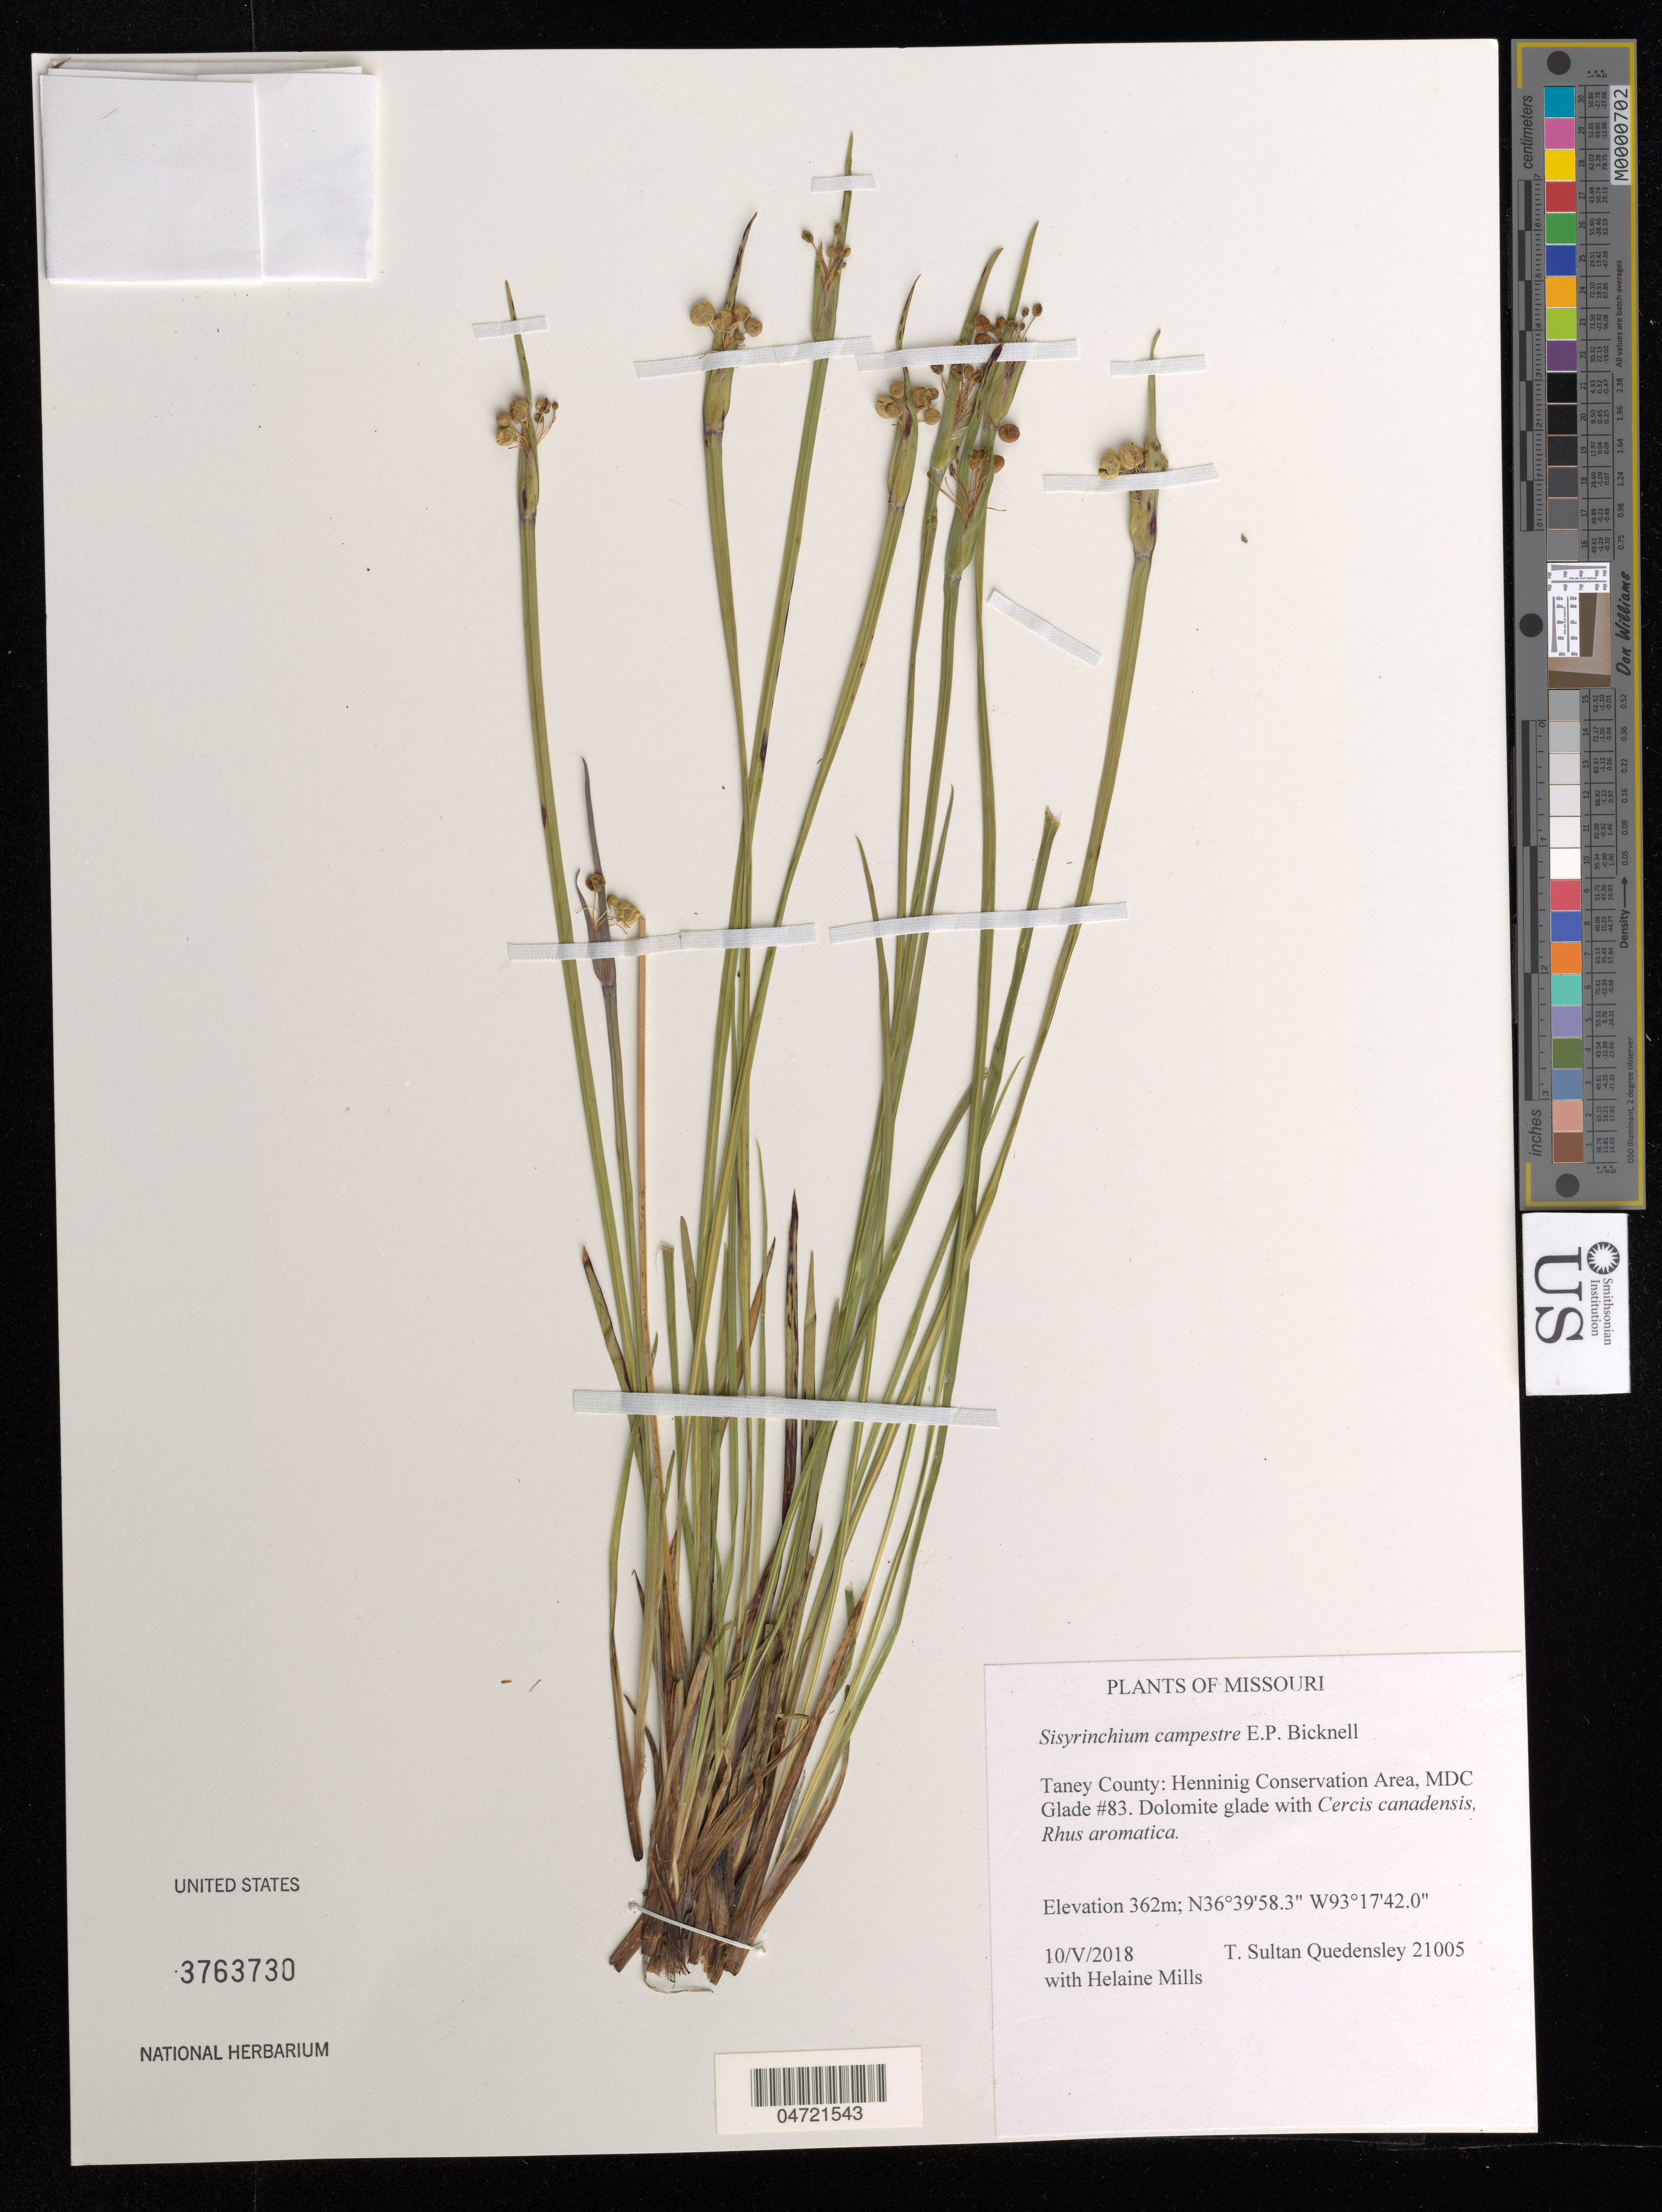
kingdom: Plantae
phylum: Tracheophyta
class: Liliopsida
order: Asparagales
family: Iridaceae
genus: Sisyrinchium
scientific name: Sisyrinchium campestre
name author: E.P. Bicknell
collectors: T. S. Quedensley & H. Mills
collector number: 21005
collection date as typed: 10 May 2018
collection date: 2018-05-10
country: United States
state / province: Missouri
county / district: Taney County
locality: Henninig Conservation Area, MDC Glade #83.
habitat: Dolomite glade.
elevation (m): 362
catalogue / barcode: US 3763730